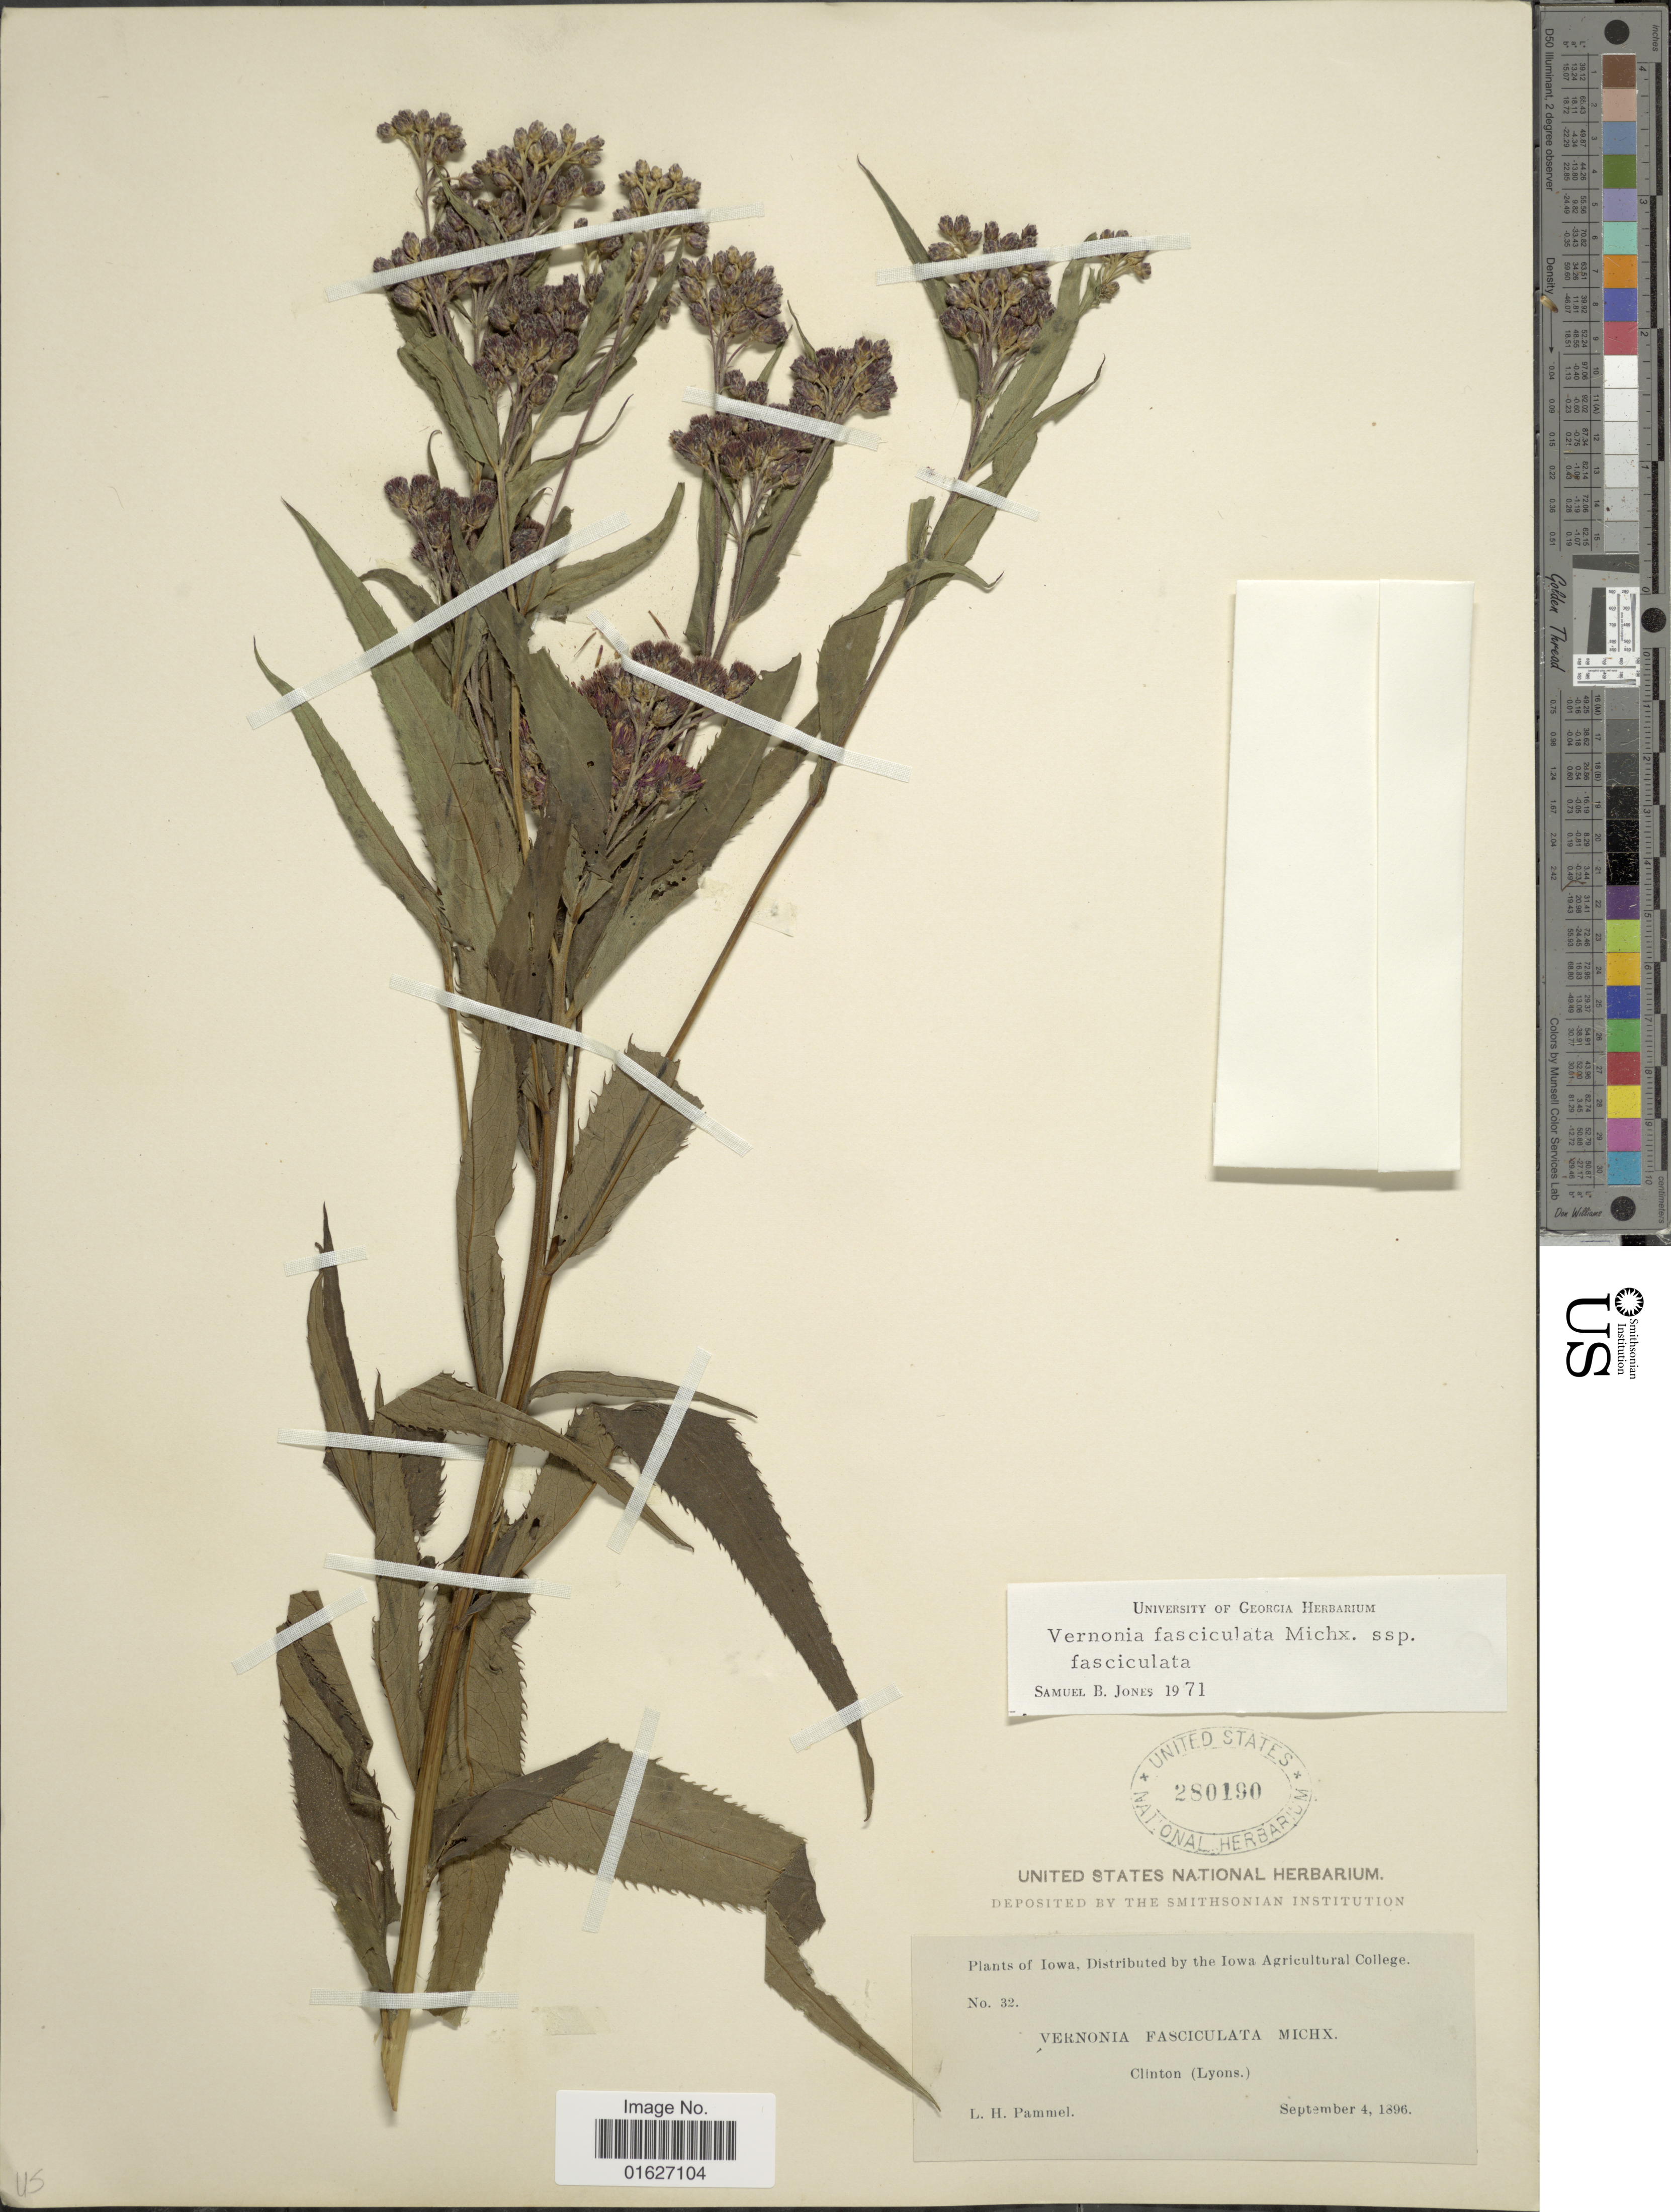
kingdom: Plantae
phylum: Tracheophyta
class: Magnoliopsida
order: Asterales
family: Asteraceae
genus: Vernonia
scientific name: Vernonia fasciculata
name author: Michx.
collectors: L. Pammel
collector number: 32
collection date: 1896-09-04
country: United States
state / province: Iowa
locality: Clinton (Lyons.).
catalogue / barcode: US 280190